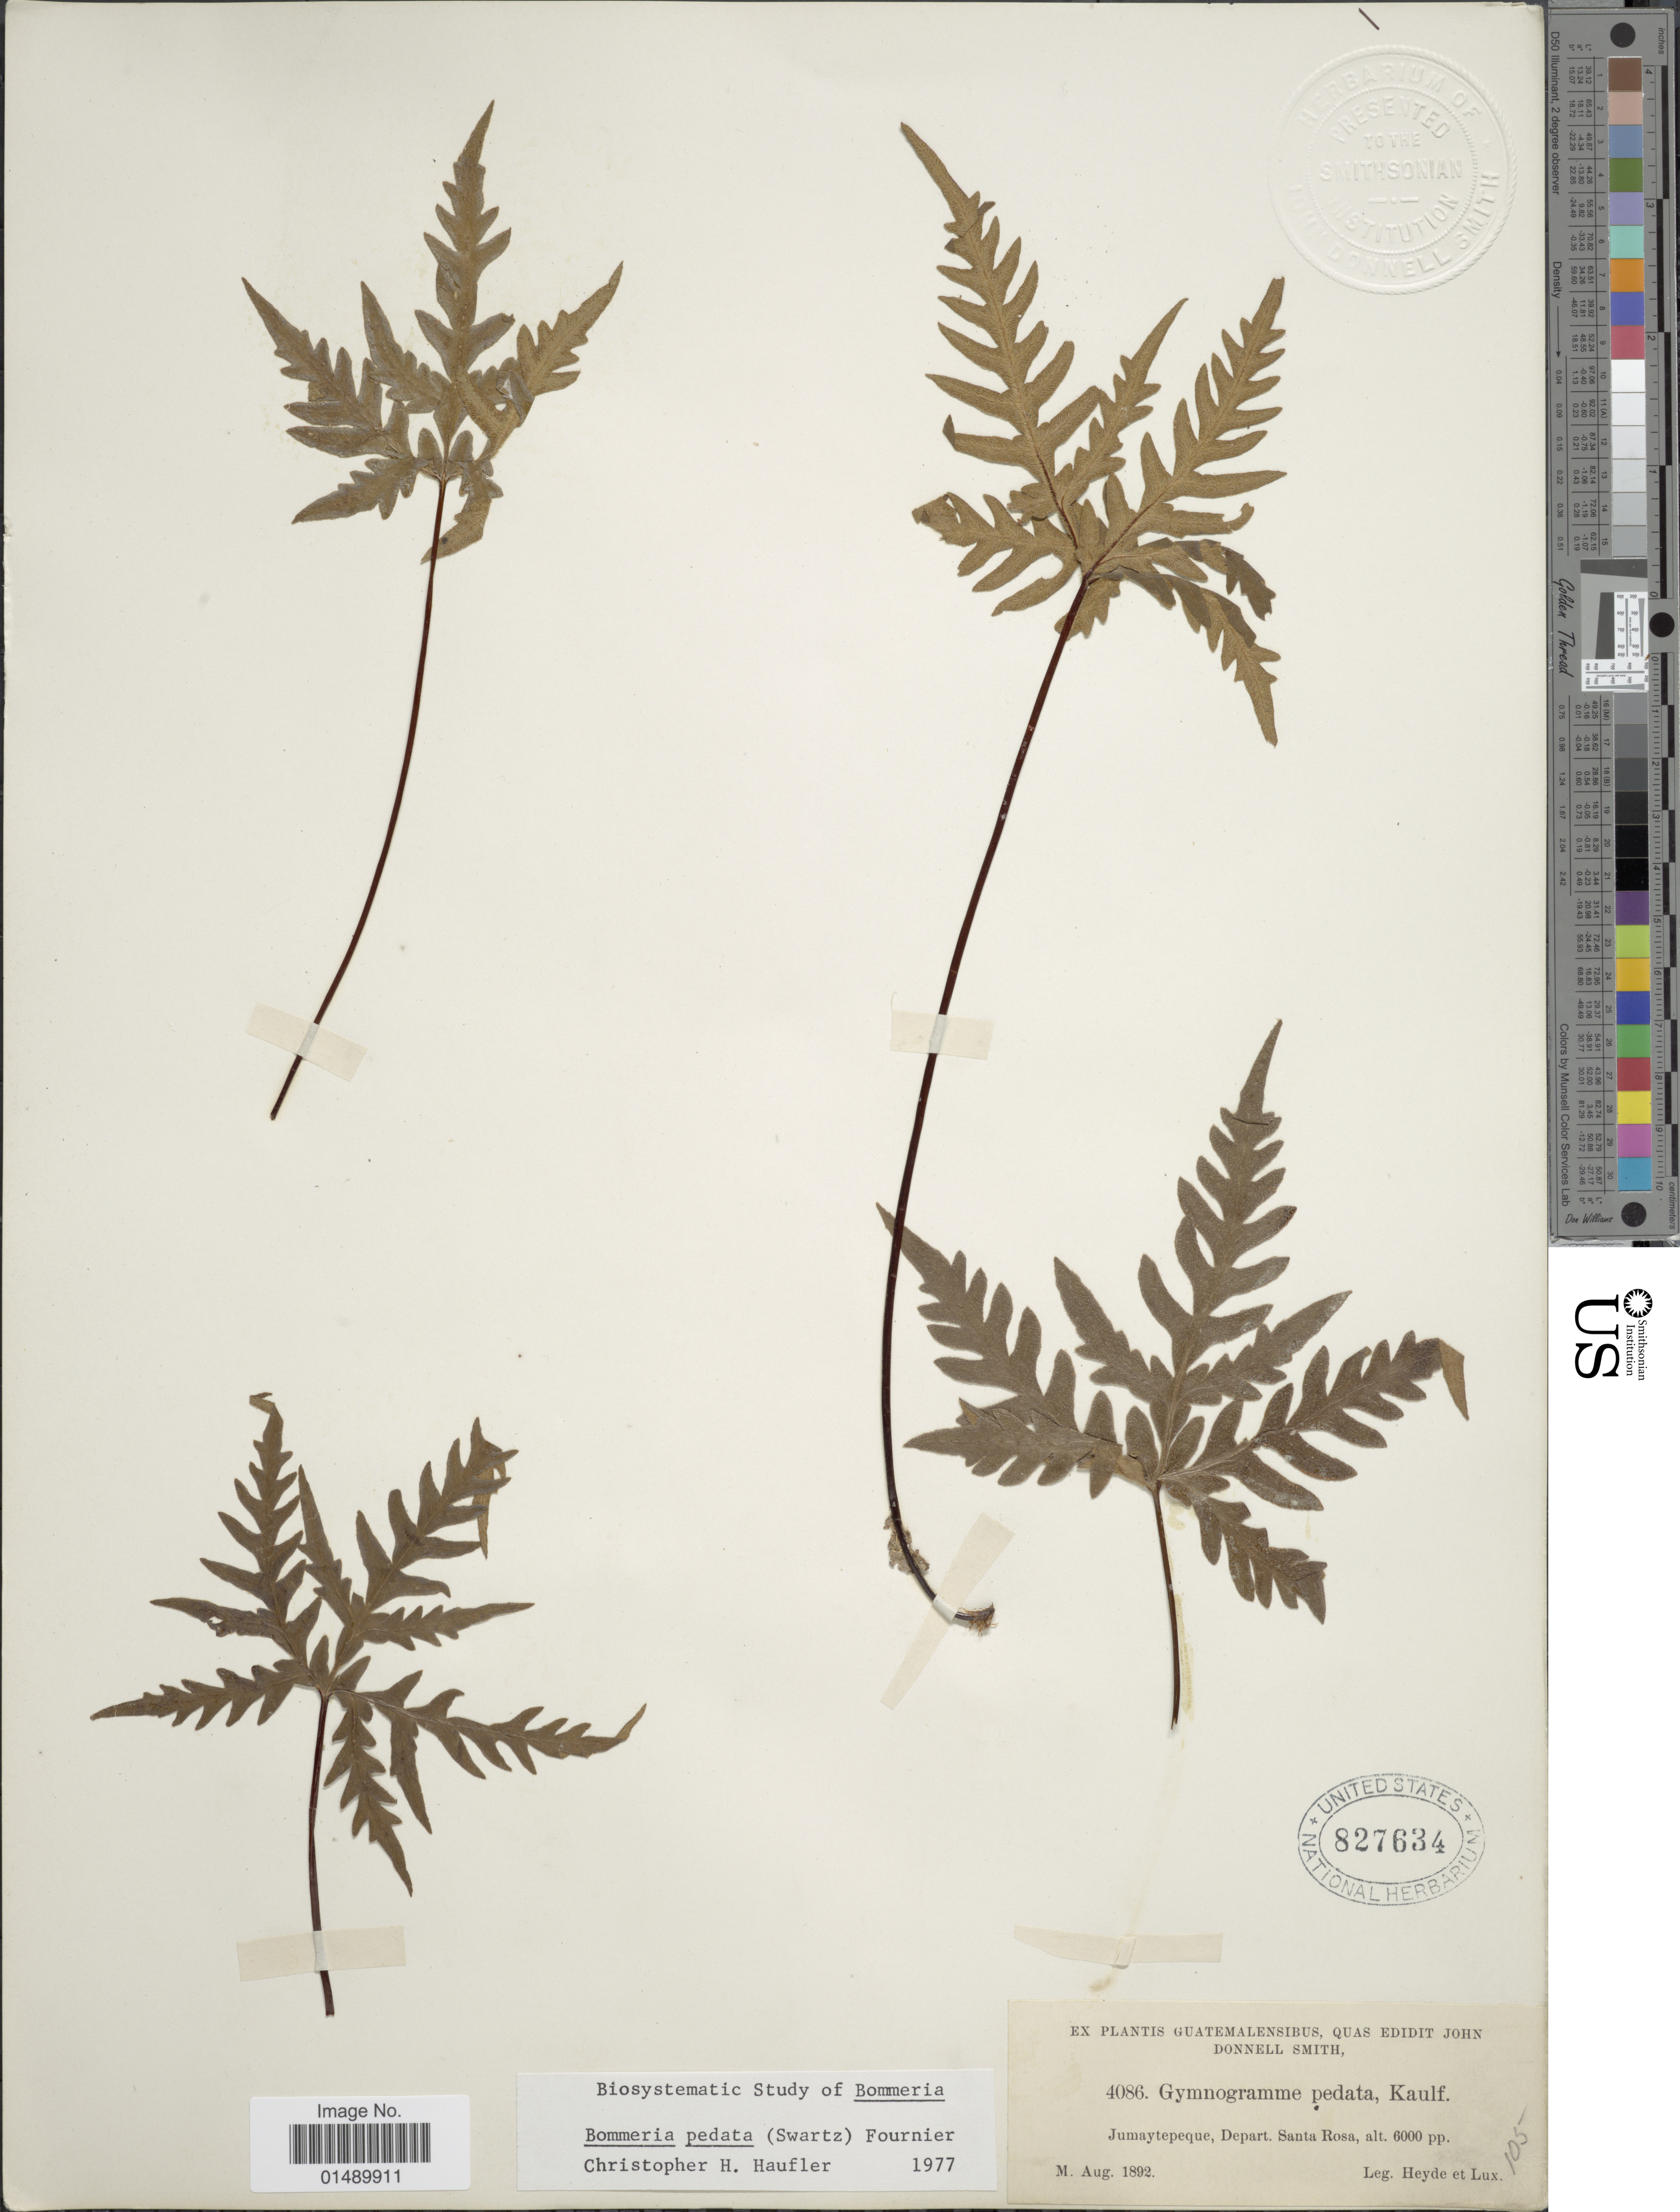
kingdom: Plantae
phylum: Tracheophyta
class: Polypodiopsida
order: Polypodiales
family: Pteridaceae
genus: Bommeria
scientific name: Bommeria pedata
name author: (Sw.) E. Fourn.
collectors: Heyde & Lux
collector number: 4086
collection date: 1892-08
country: Guatemala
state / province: Santa Rosa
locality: Guatemala, Jumaytepeque, Depart.Santa Rosa.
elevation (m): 1829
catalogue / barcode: US 827634